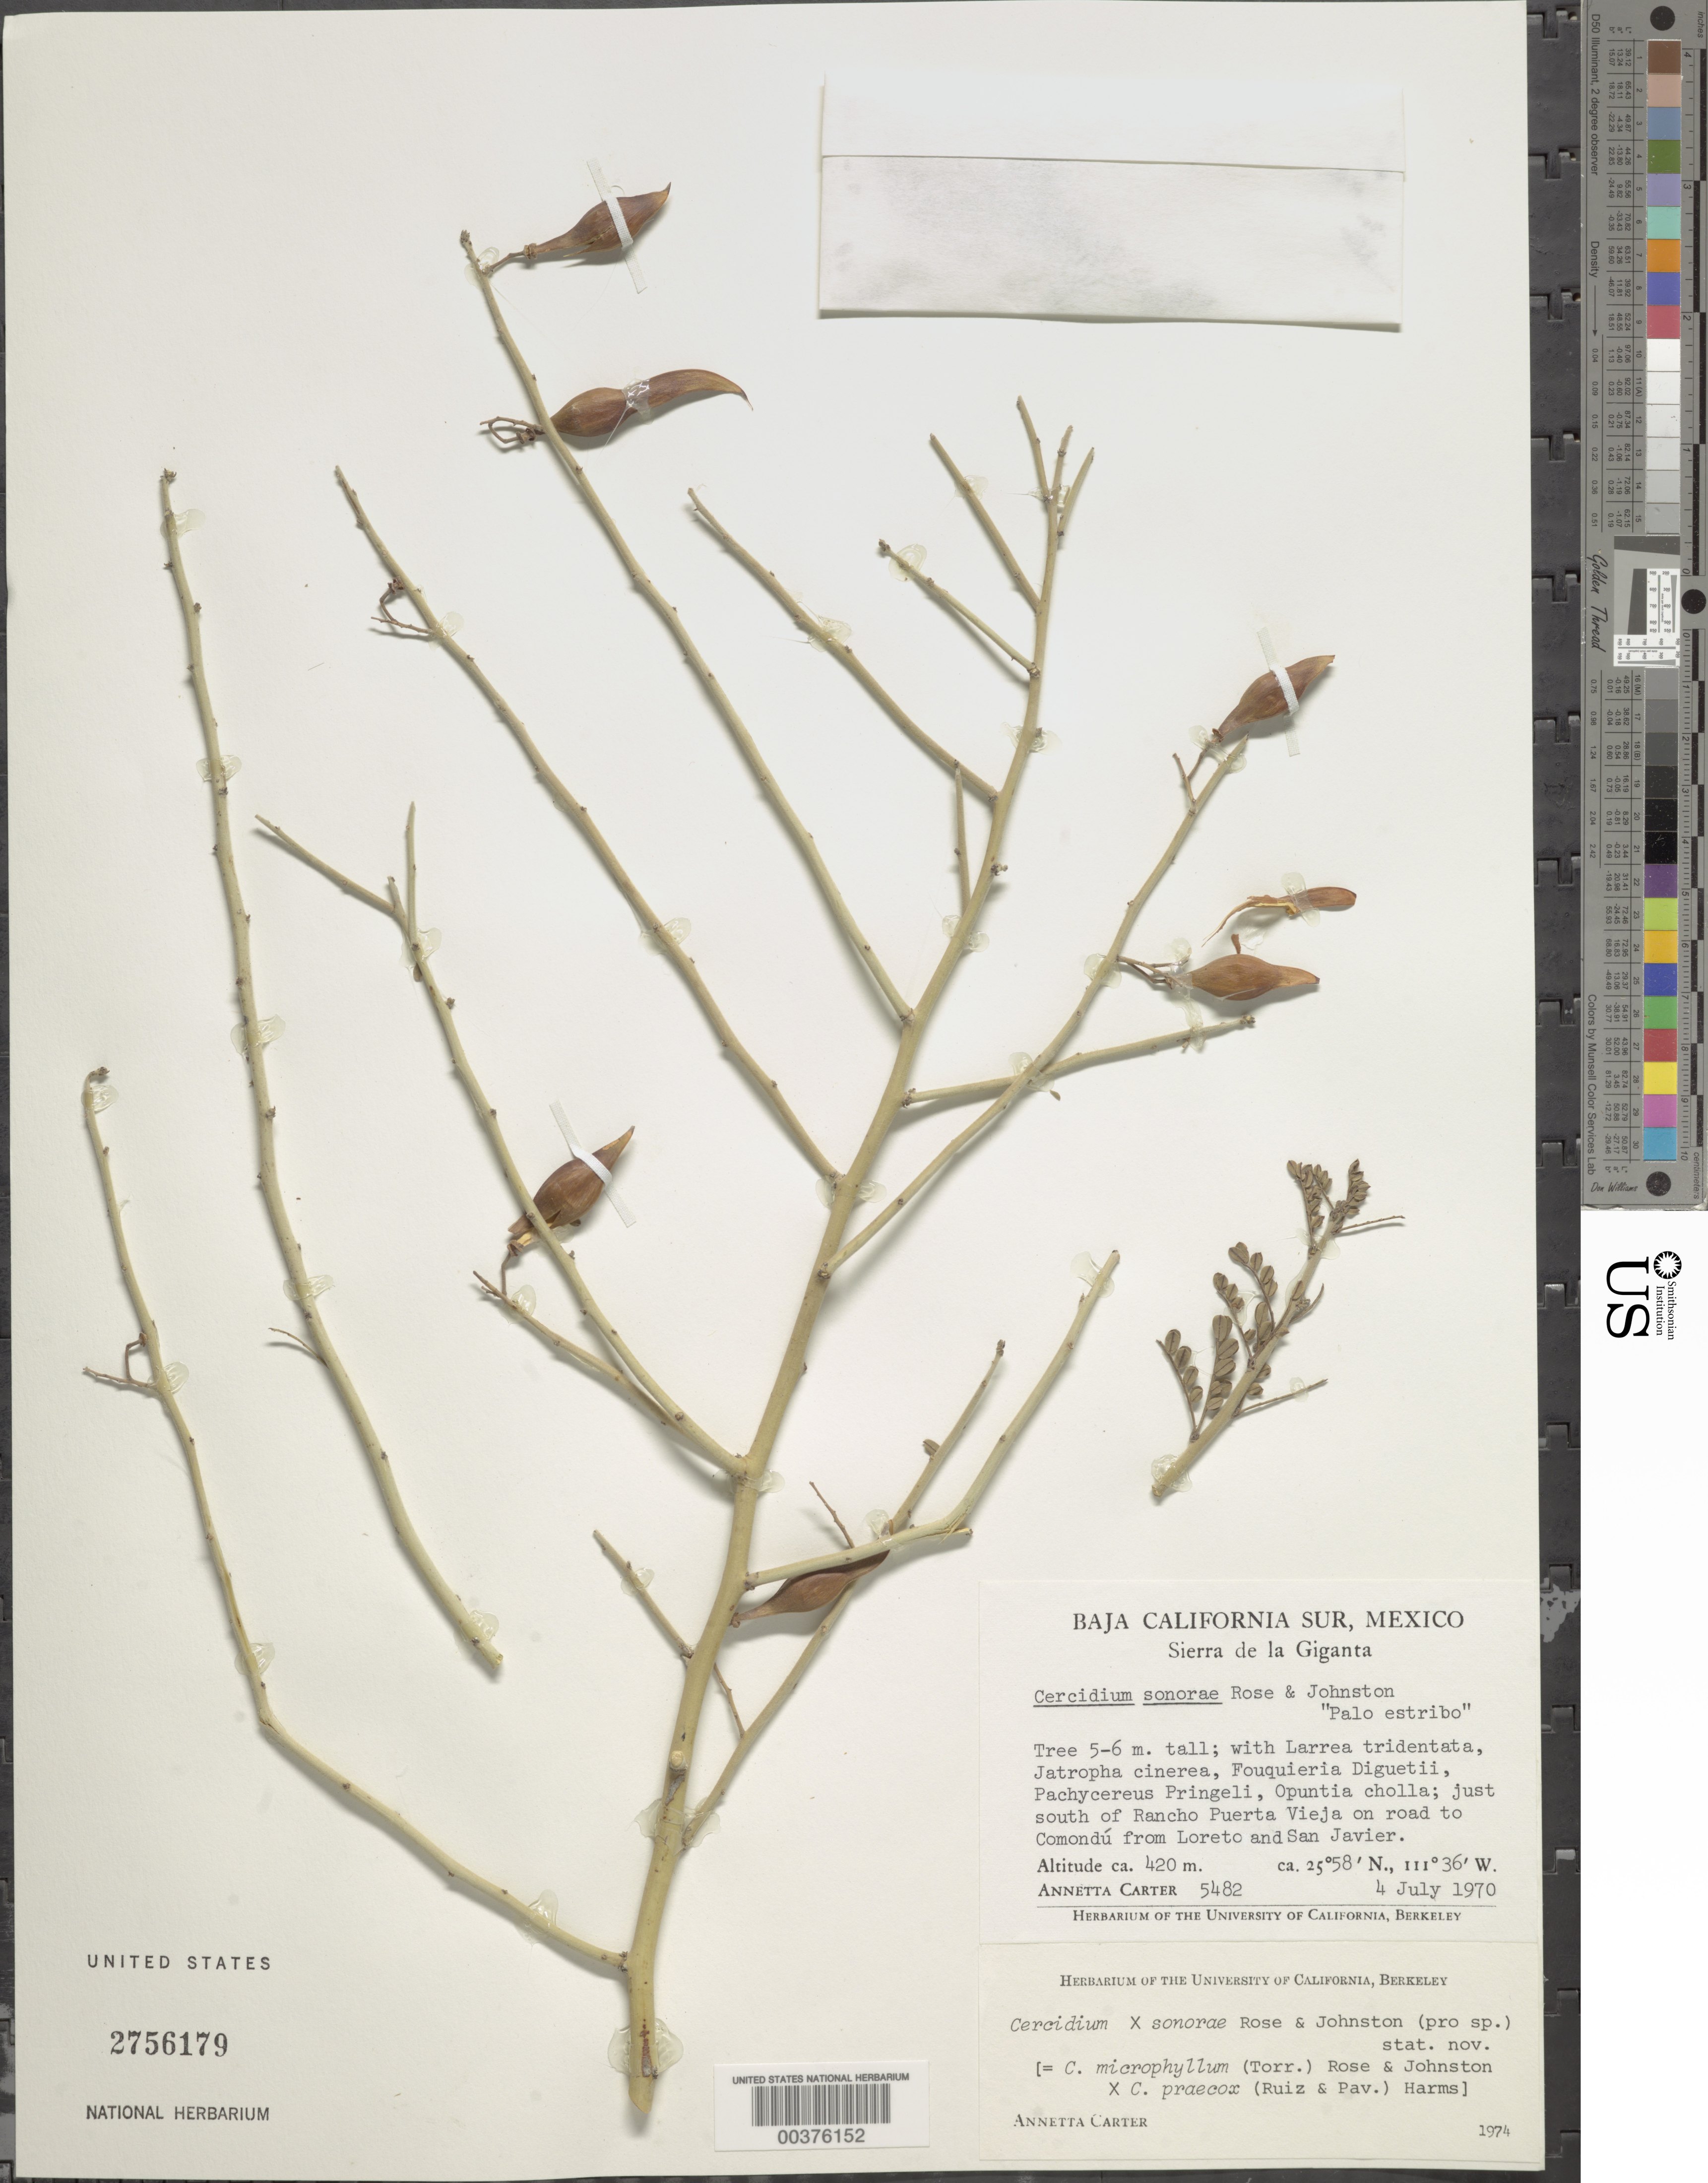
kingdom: Plantae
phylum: Tracheophyta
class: Magnoliopsida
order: Fabales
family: Fabaceae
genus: Parkinsonia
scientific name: Parkinsonia x sonorae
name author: (Rose & I.M. Johnst.) J.E. Hawkins & Felger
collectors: A. M. Carter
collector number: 5482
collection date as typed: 04 Jul 1970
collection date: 1970-07-04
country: Mexico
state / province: Baja California Sur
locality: Just S of Rancho Puerta Vieja on road to Comondu from Loreto and San Javier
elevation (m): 420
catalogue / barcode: US 2756179